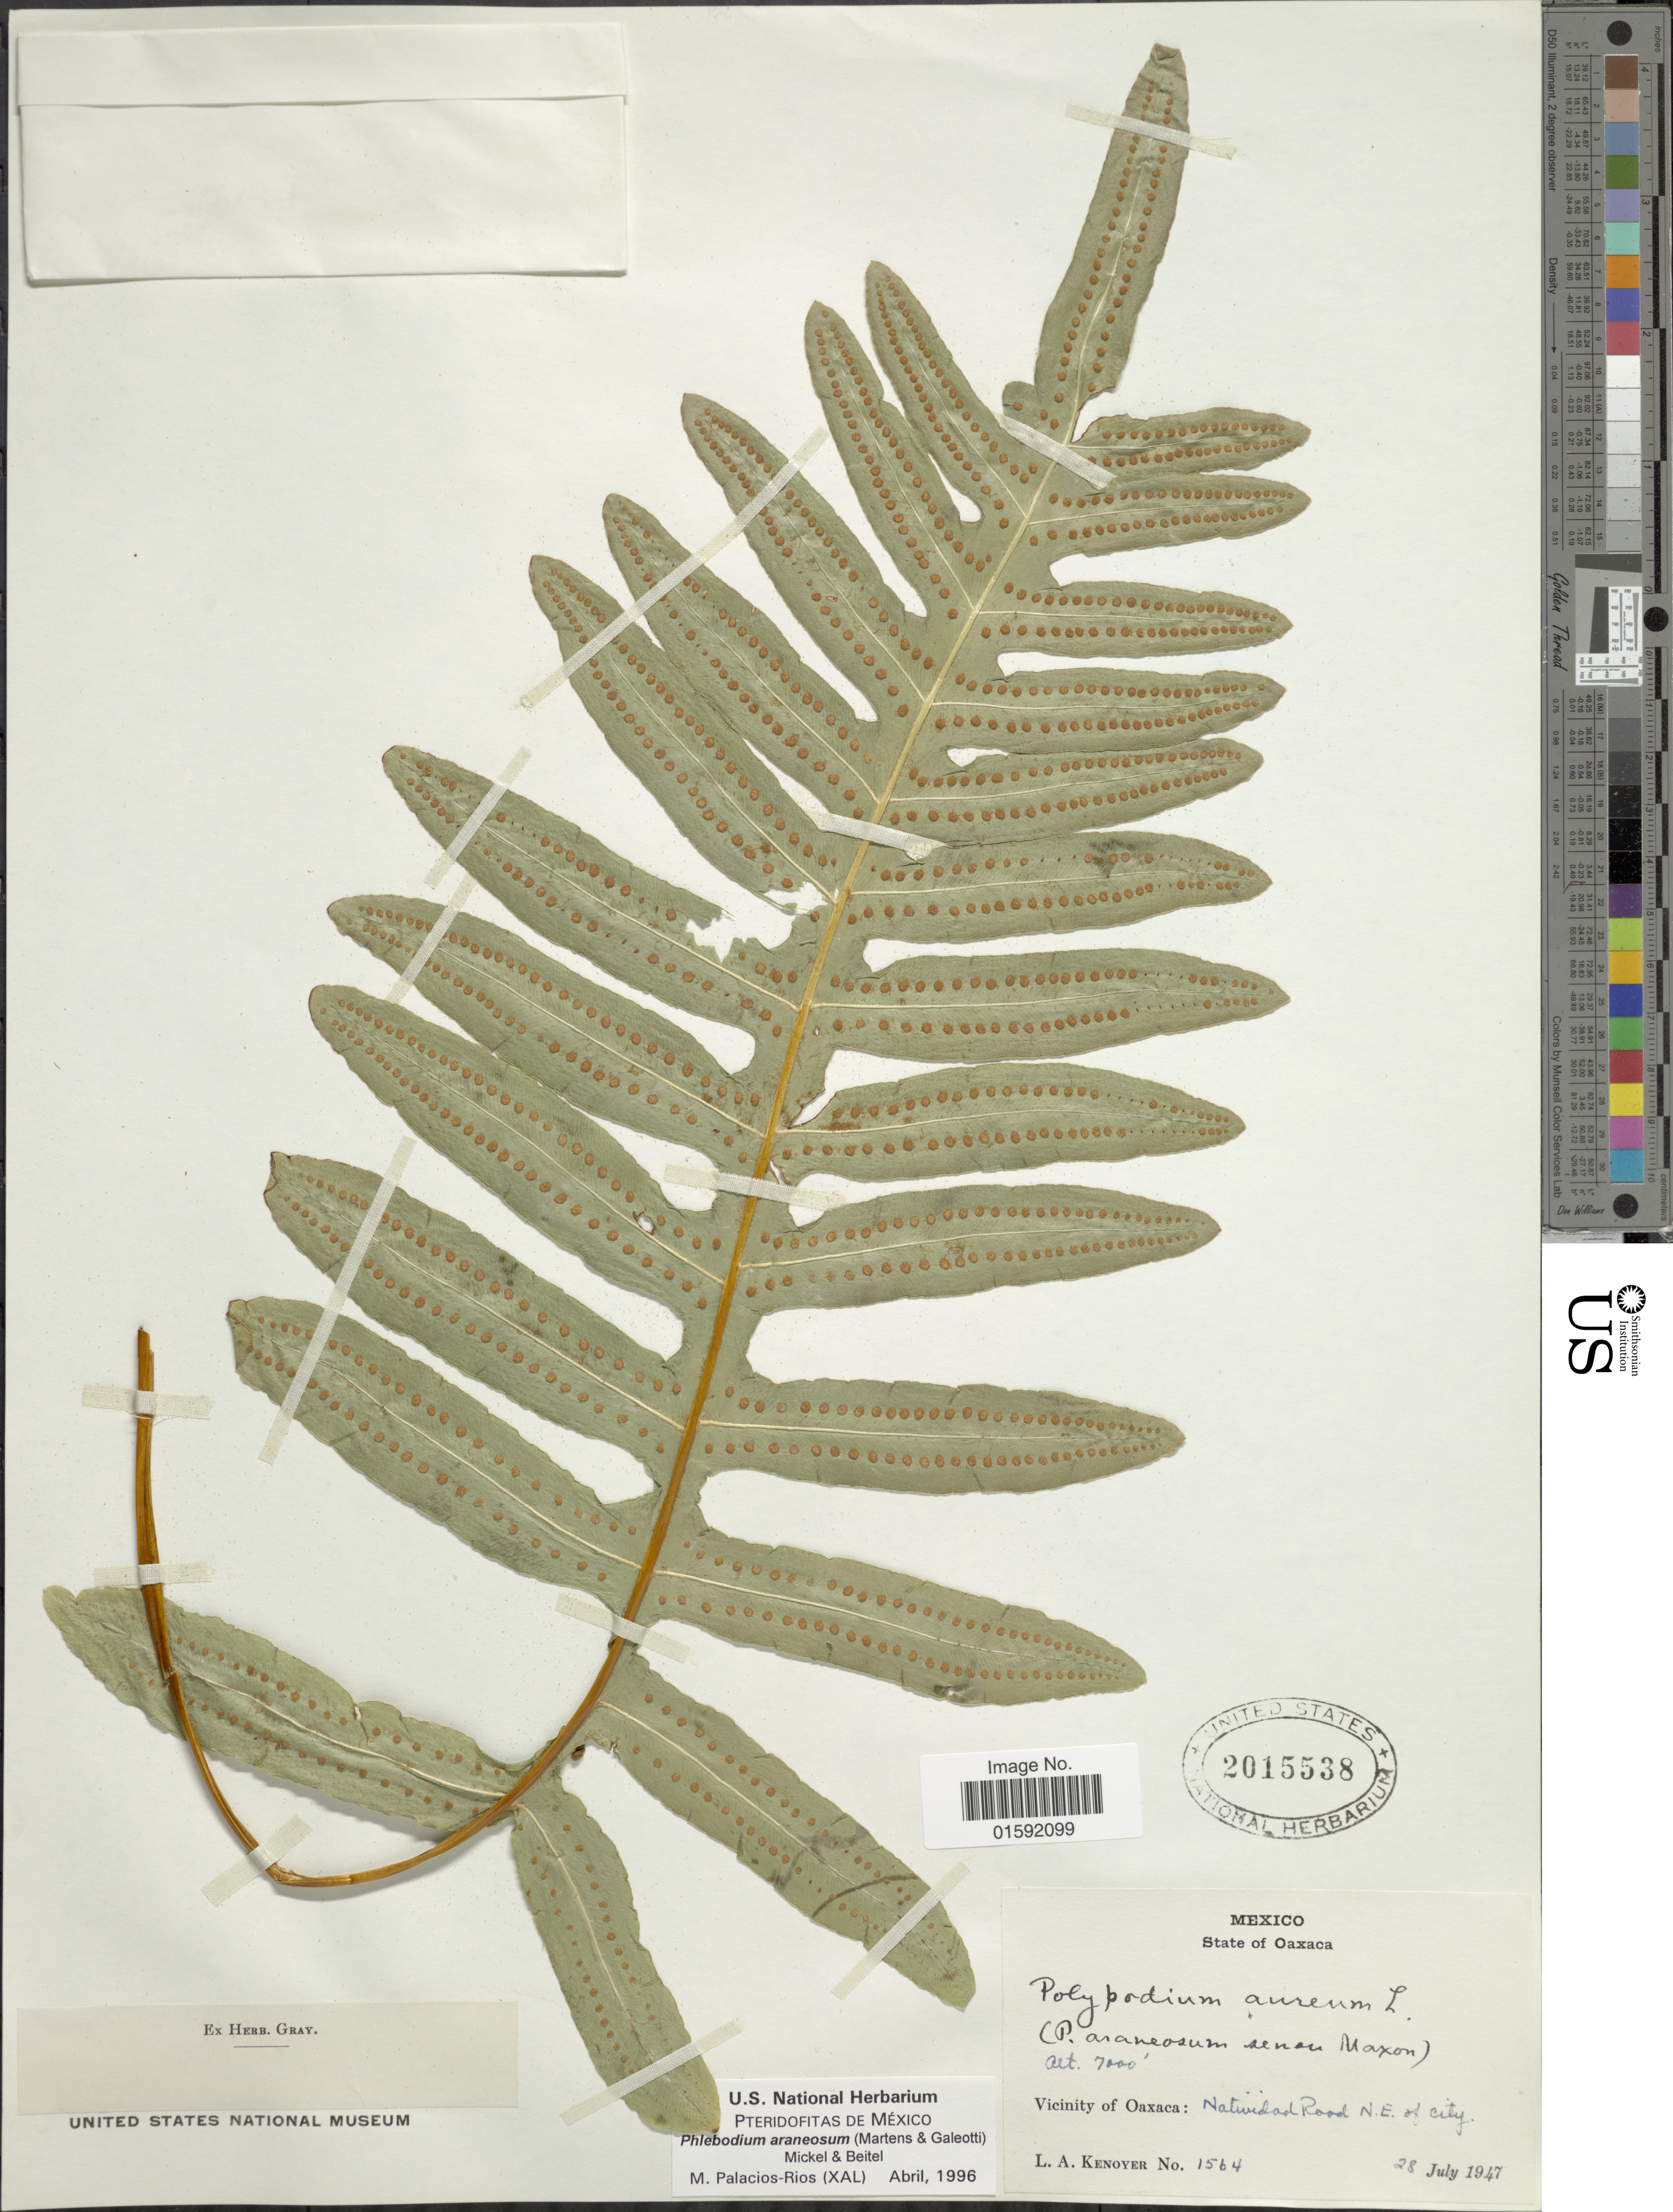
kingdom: Plantae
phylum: Tracheophyta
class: Polypodiopsida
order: Polypodiales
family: Polypodiaceae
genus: Phlebodium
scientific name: Phlebodium araneosum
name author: (M. Martens) Mickel & Beitel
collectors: L. A. Kenoyer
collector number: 1564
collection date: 1947-07-28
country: Mexico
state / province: Oaxaca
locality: Vicinity of Oaxaca: Natiudad Road, N.E. of city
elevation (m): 2134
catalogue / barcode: US 2015538